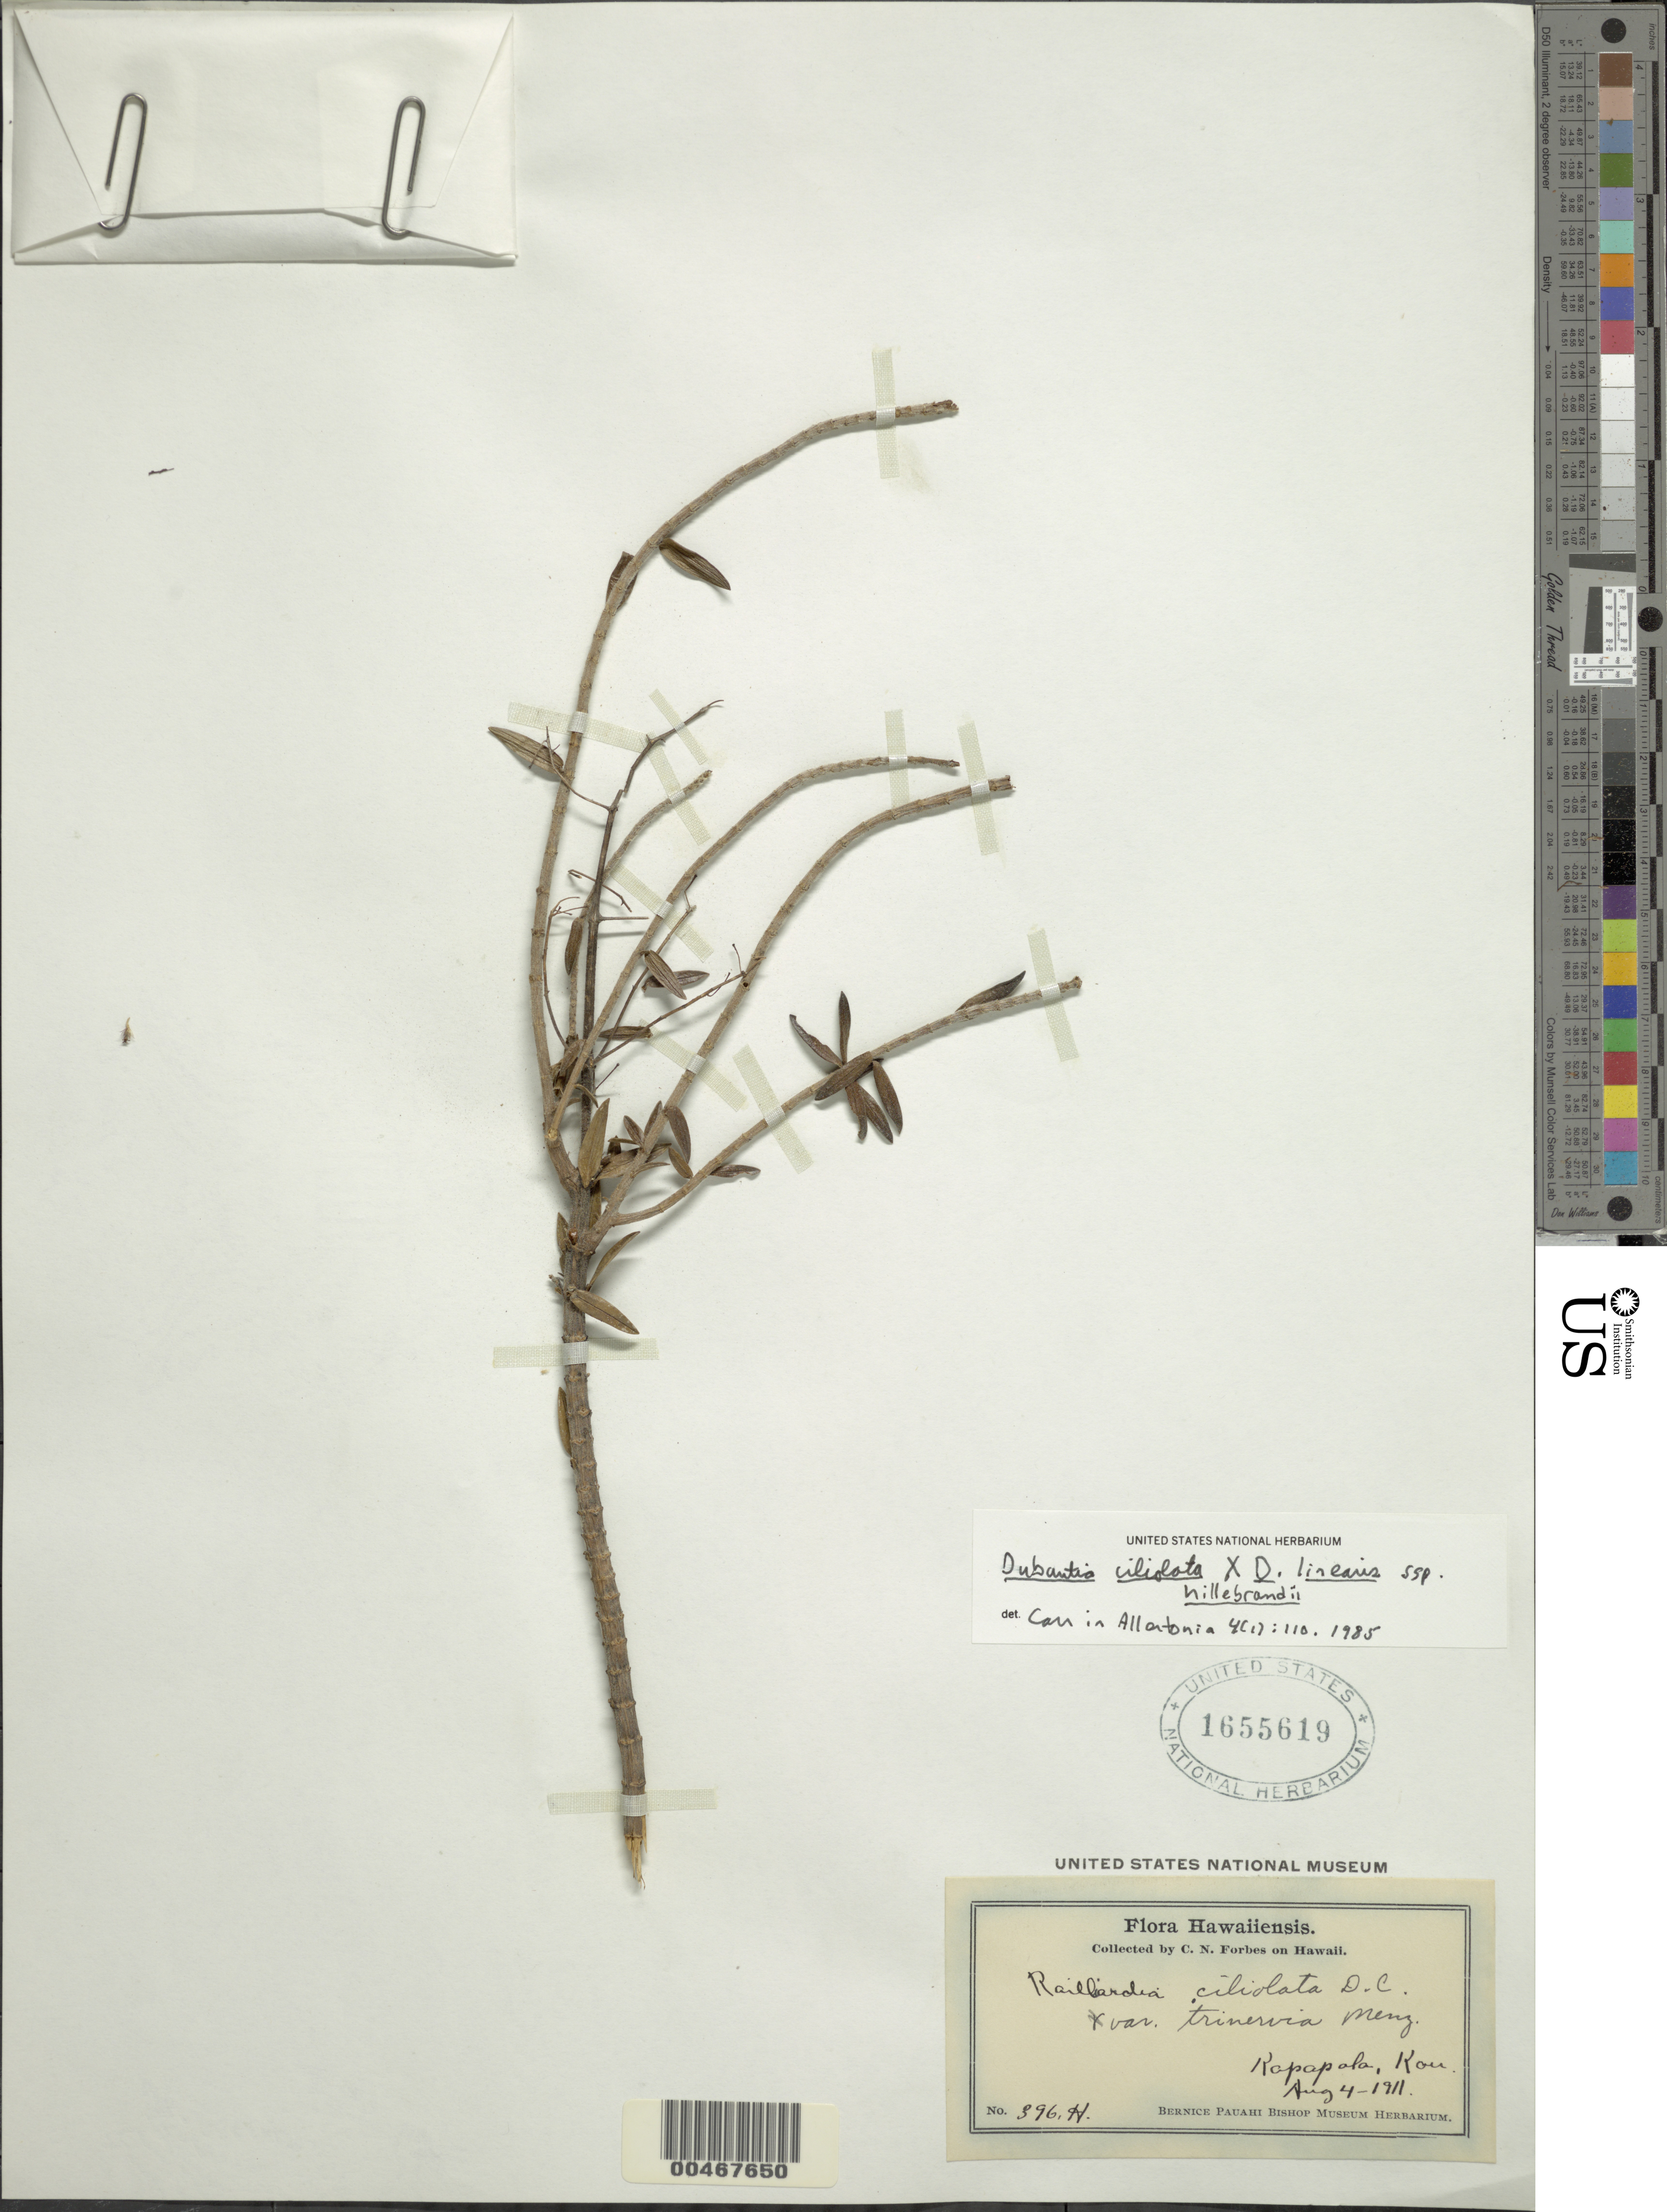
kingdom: Plantae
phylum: Tracheophyta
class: Magnoliopsida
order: Asterales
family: Asteraceae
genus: Dubautia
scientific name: Dubautia ciliolata subsp. ciliolata x D. scabra (DC.) D.D. Keck subsp. scabra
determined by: Carr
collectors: C. N. Forbes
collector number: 396.H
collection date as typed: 4 Aug 1911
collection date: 1911-08-04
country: United States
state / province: Hawaii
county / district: Hawaii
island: Hawaii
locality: Kapapala, Kou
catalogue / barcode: US 1655619